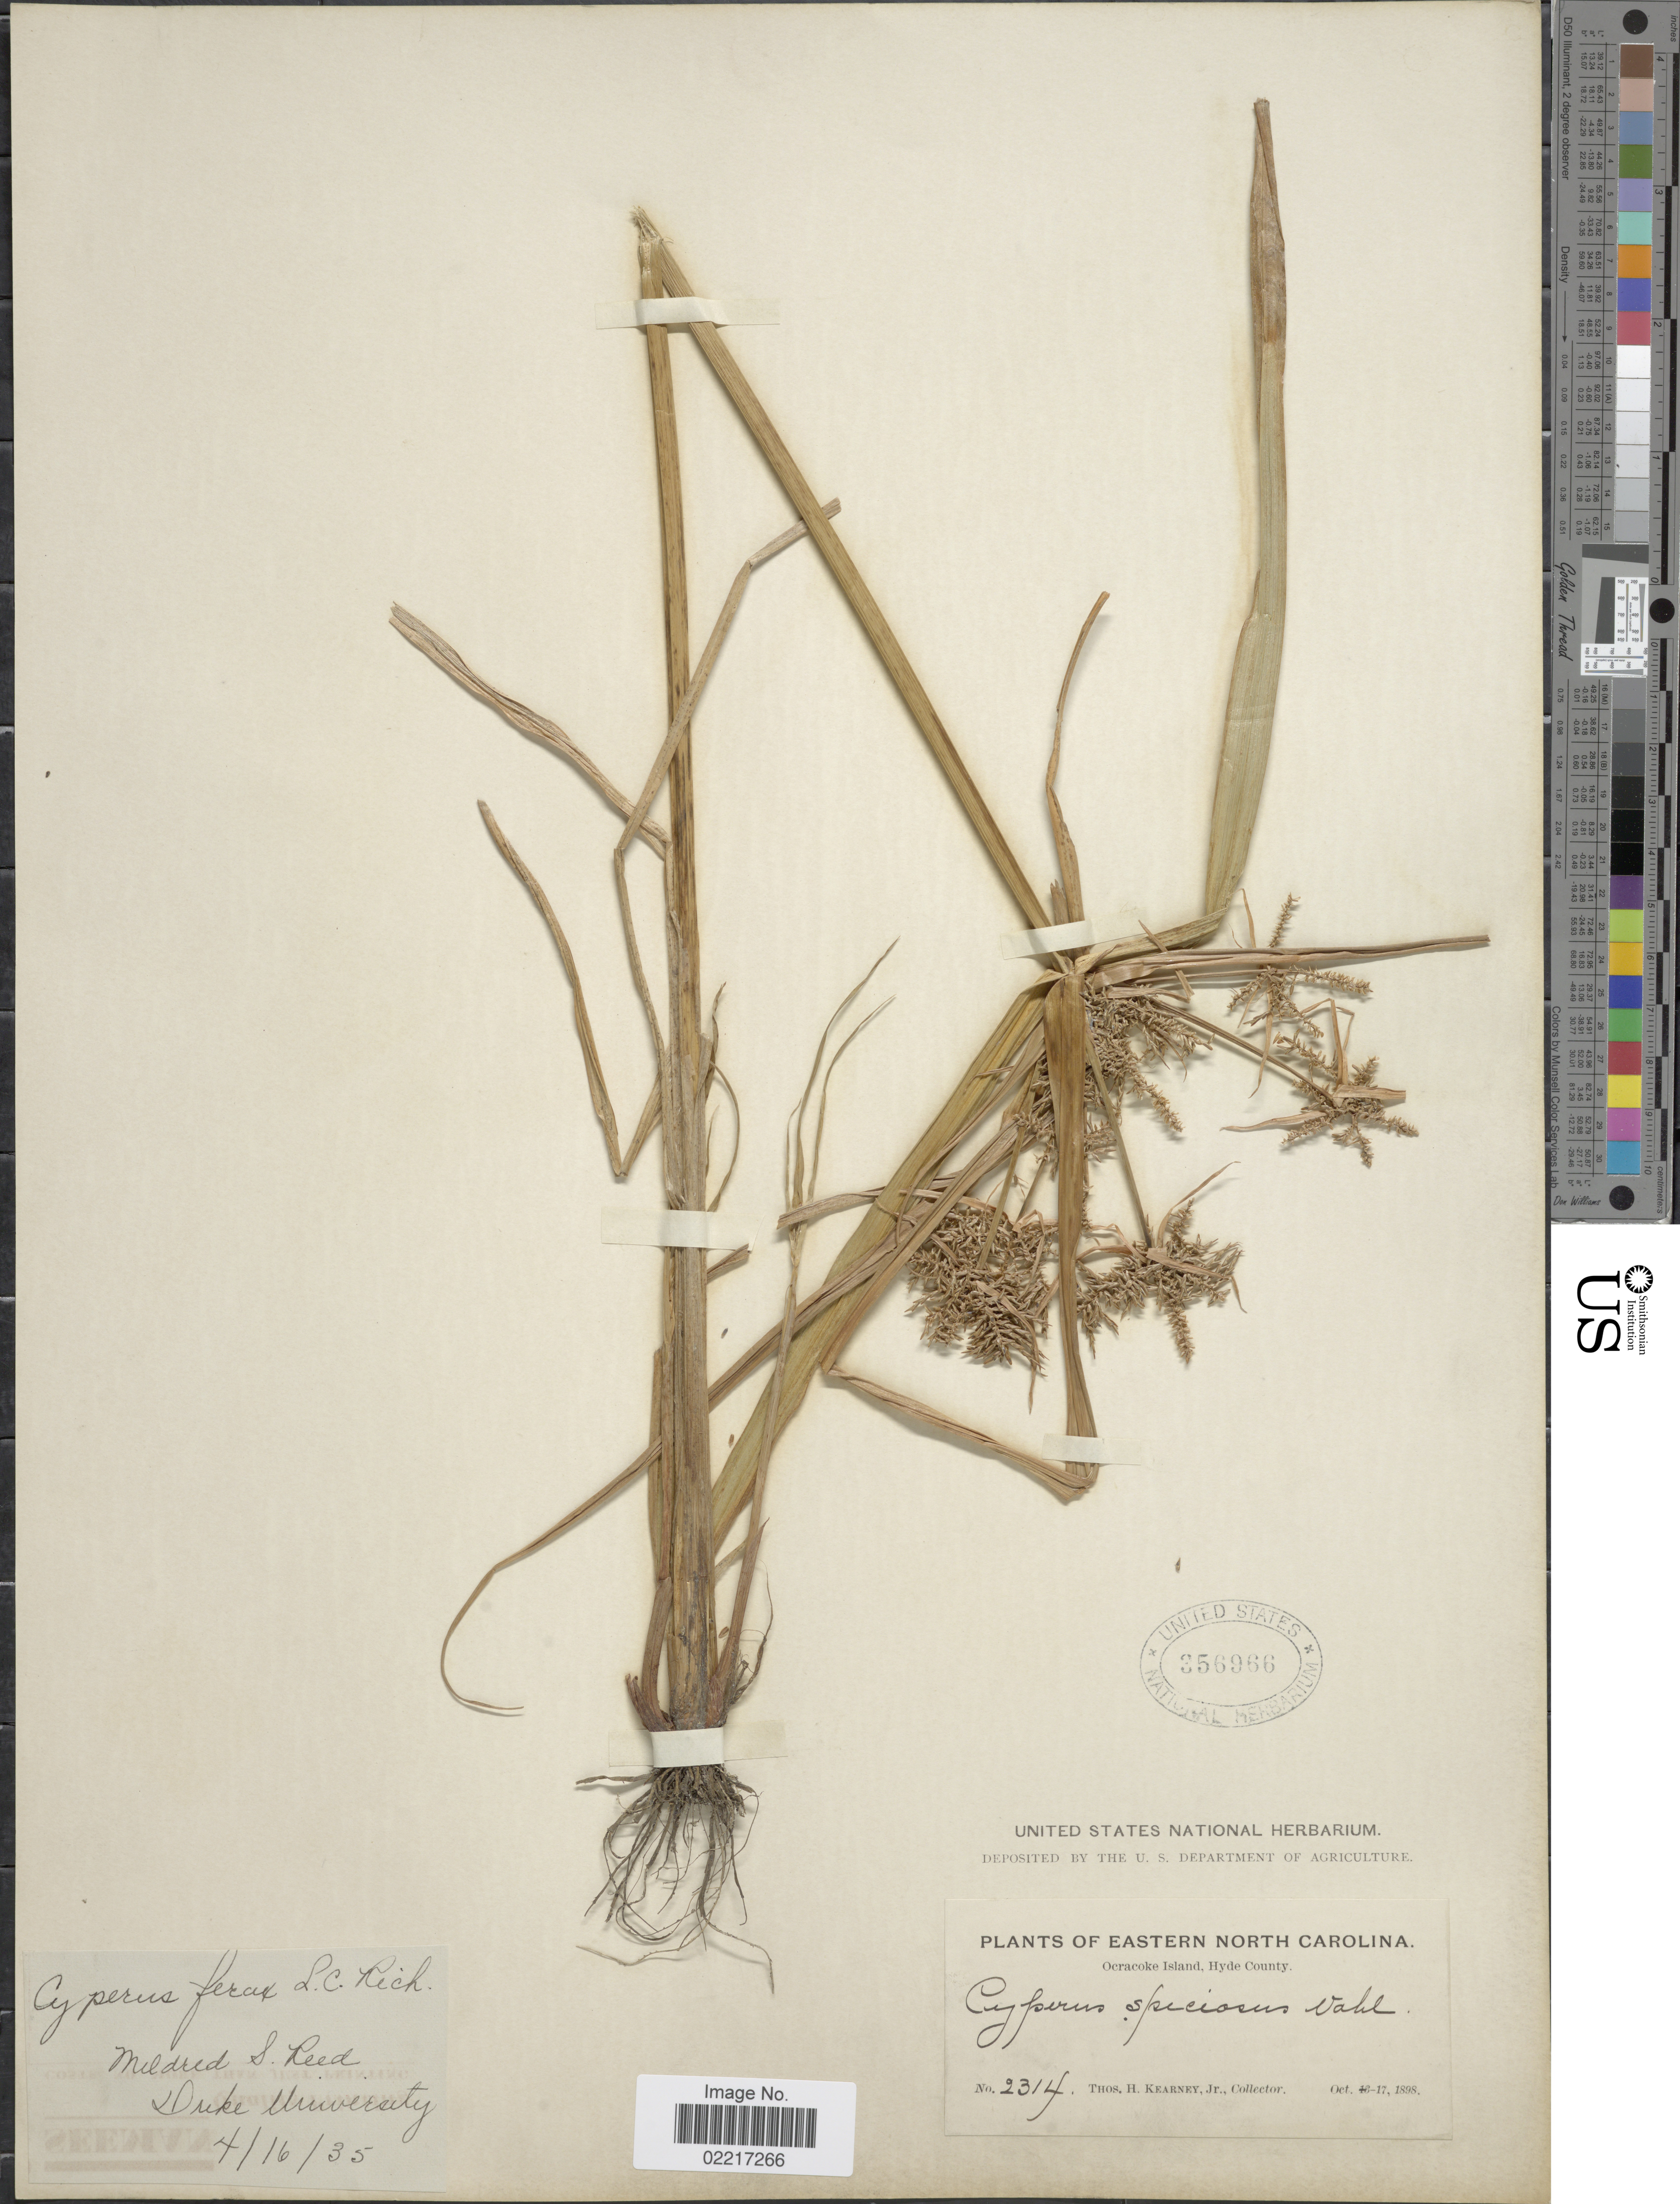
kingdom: Plantae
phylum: Tracheophyta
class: Liliopsida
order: Poales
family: Cyperaceae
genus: Cyperus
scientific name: Cyperus odoratus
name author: L.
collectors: T. H. Kearney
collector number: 2314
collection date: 1898-10-17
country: United States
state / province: North Carolina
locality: Eastern North Carolina, Ocracoke Island, Hyde County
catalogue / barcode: US 356966